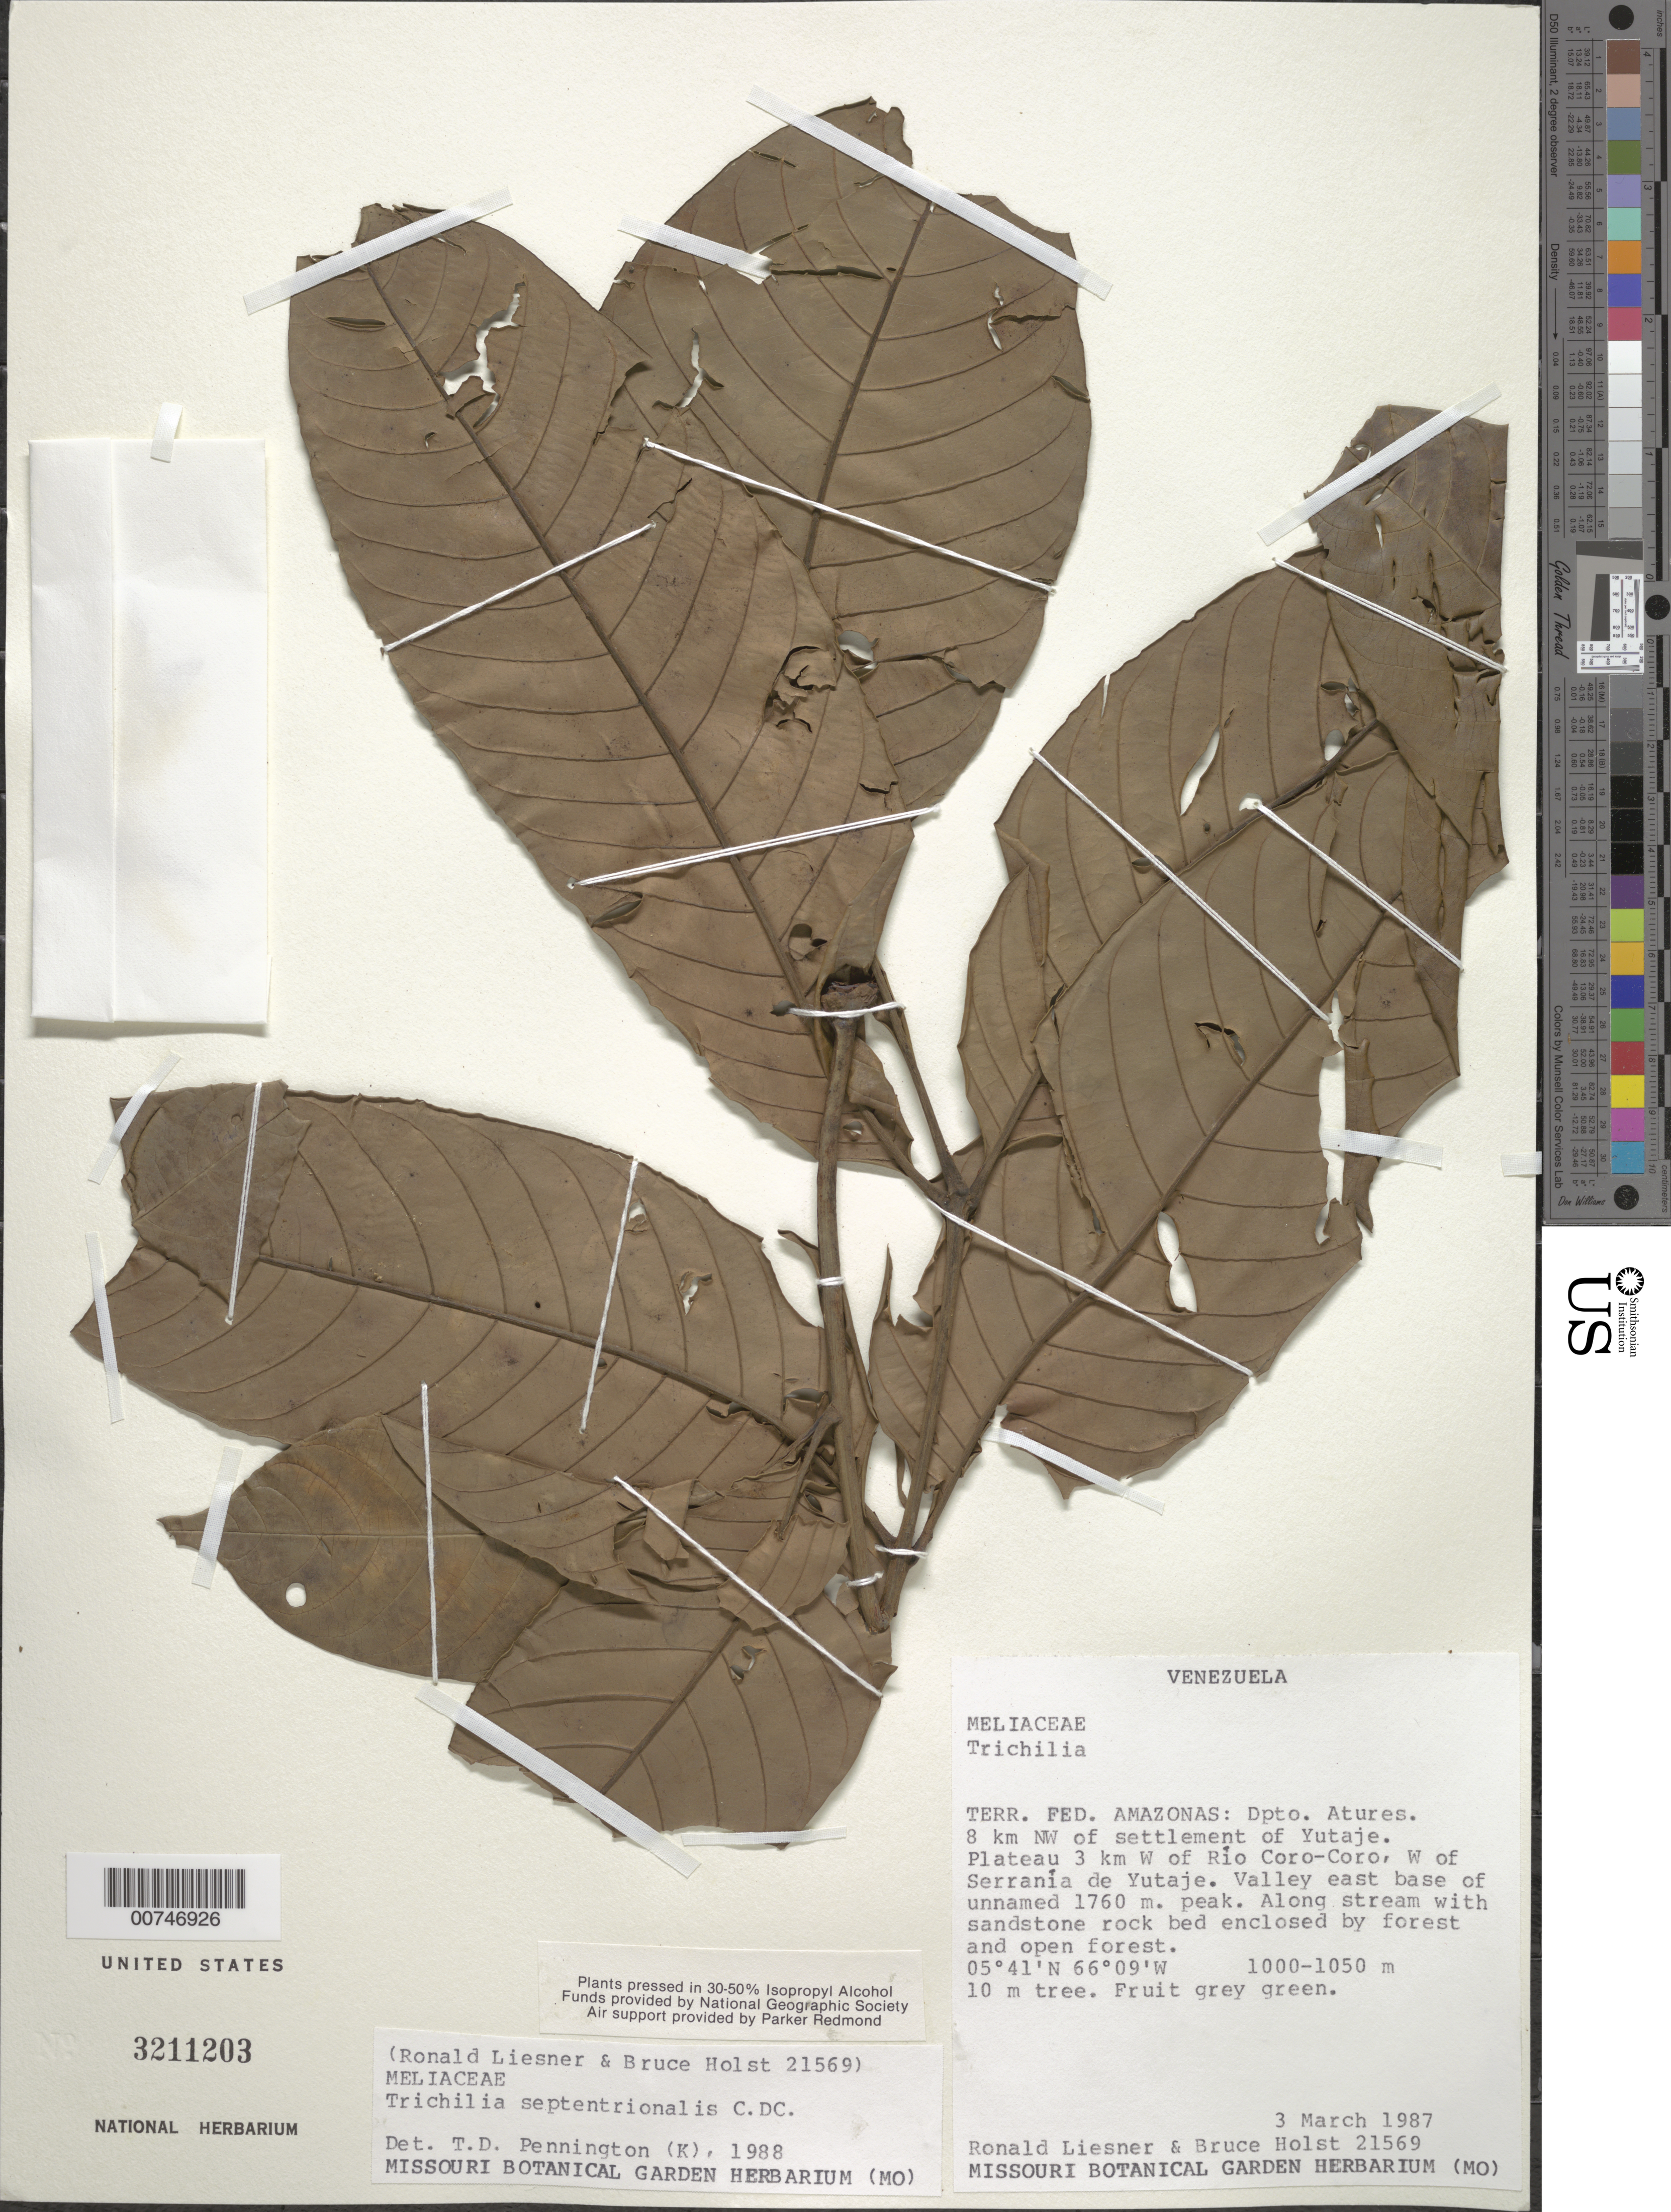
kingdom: Plantae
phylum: Tracheophyta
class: Magnoliopsida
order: Sapindales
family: Meliaceae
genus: Trichilia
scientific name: Trichilia septentrionalis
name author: C. DC.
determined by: Pennington, T. D., (K)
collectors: R. L. Liesner & B. Holst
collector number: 21569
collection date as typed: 3-Mar-87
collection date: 1987-03-03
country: Venezuela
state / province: Amazonas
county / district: Atures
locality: Yutajé settlement, 8 km NW of; plateau 3 km W of Río Coro-Coro, W of Serrania de Yutajé; valley east base of unnamed 1760m peak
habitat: Along stream with sandstone rock bed enclosed by forest and open forest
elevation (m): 1000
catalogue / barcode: US 3211203